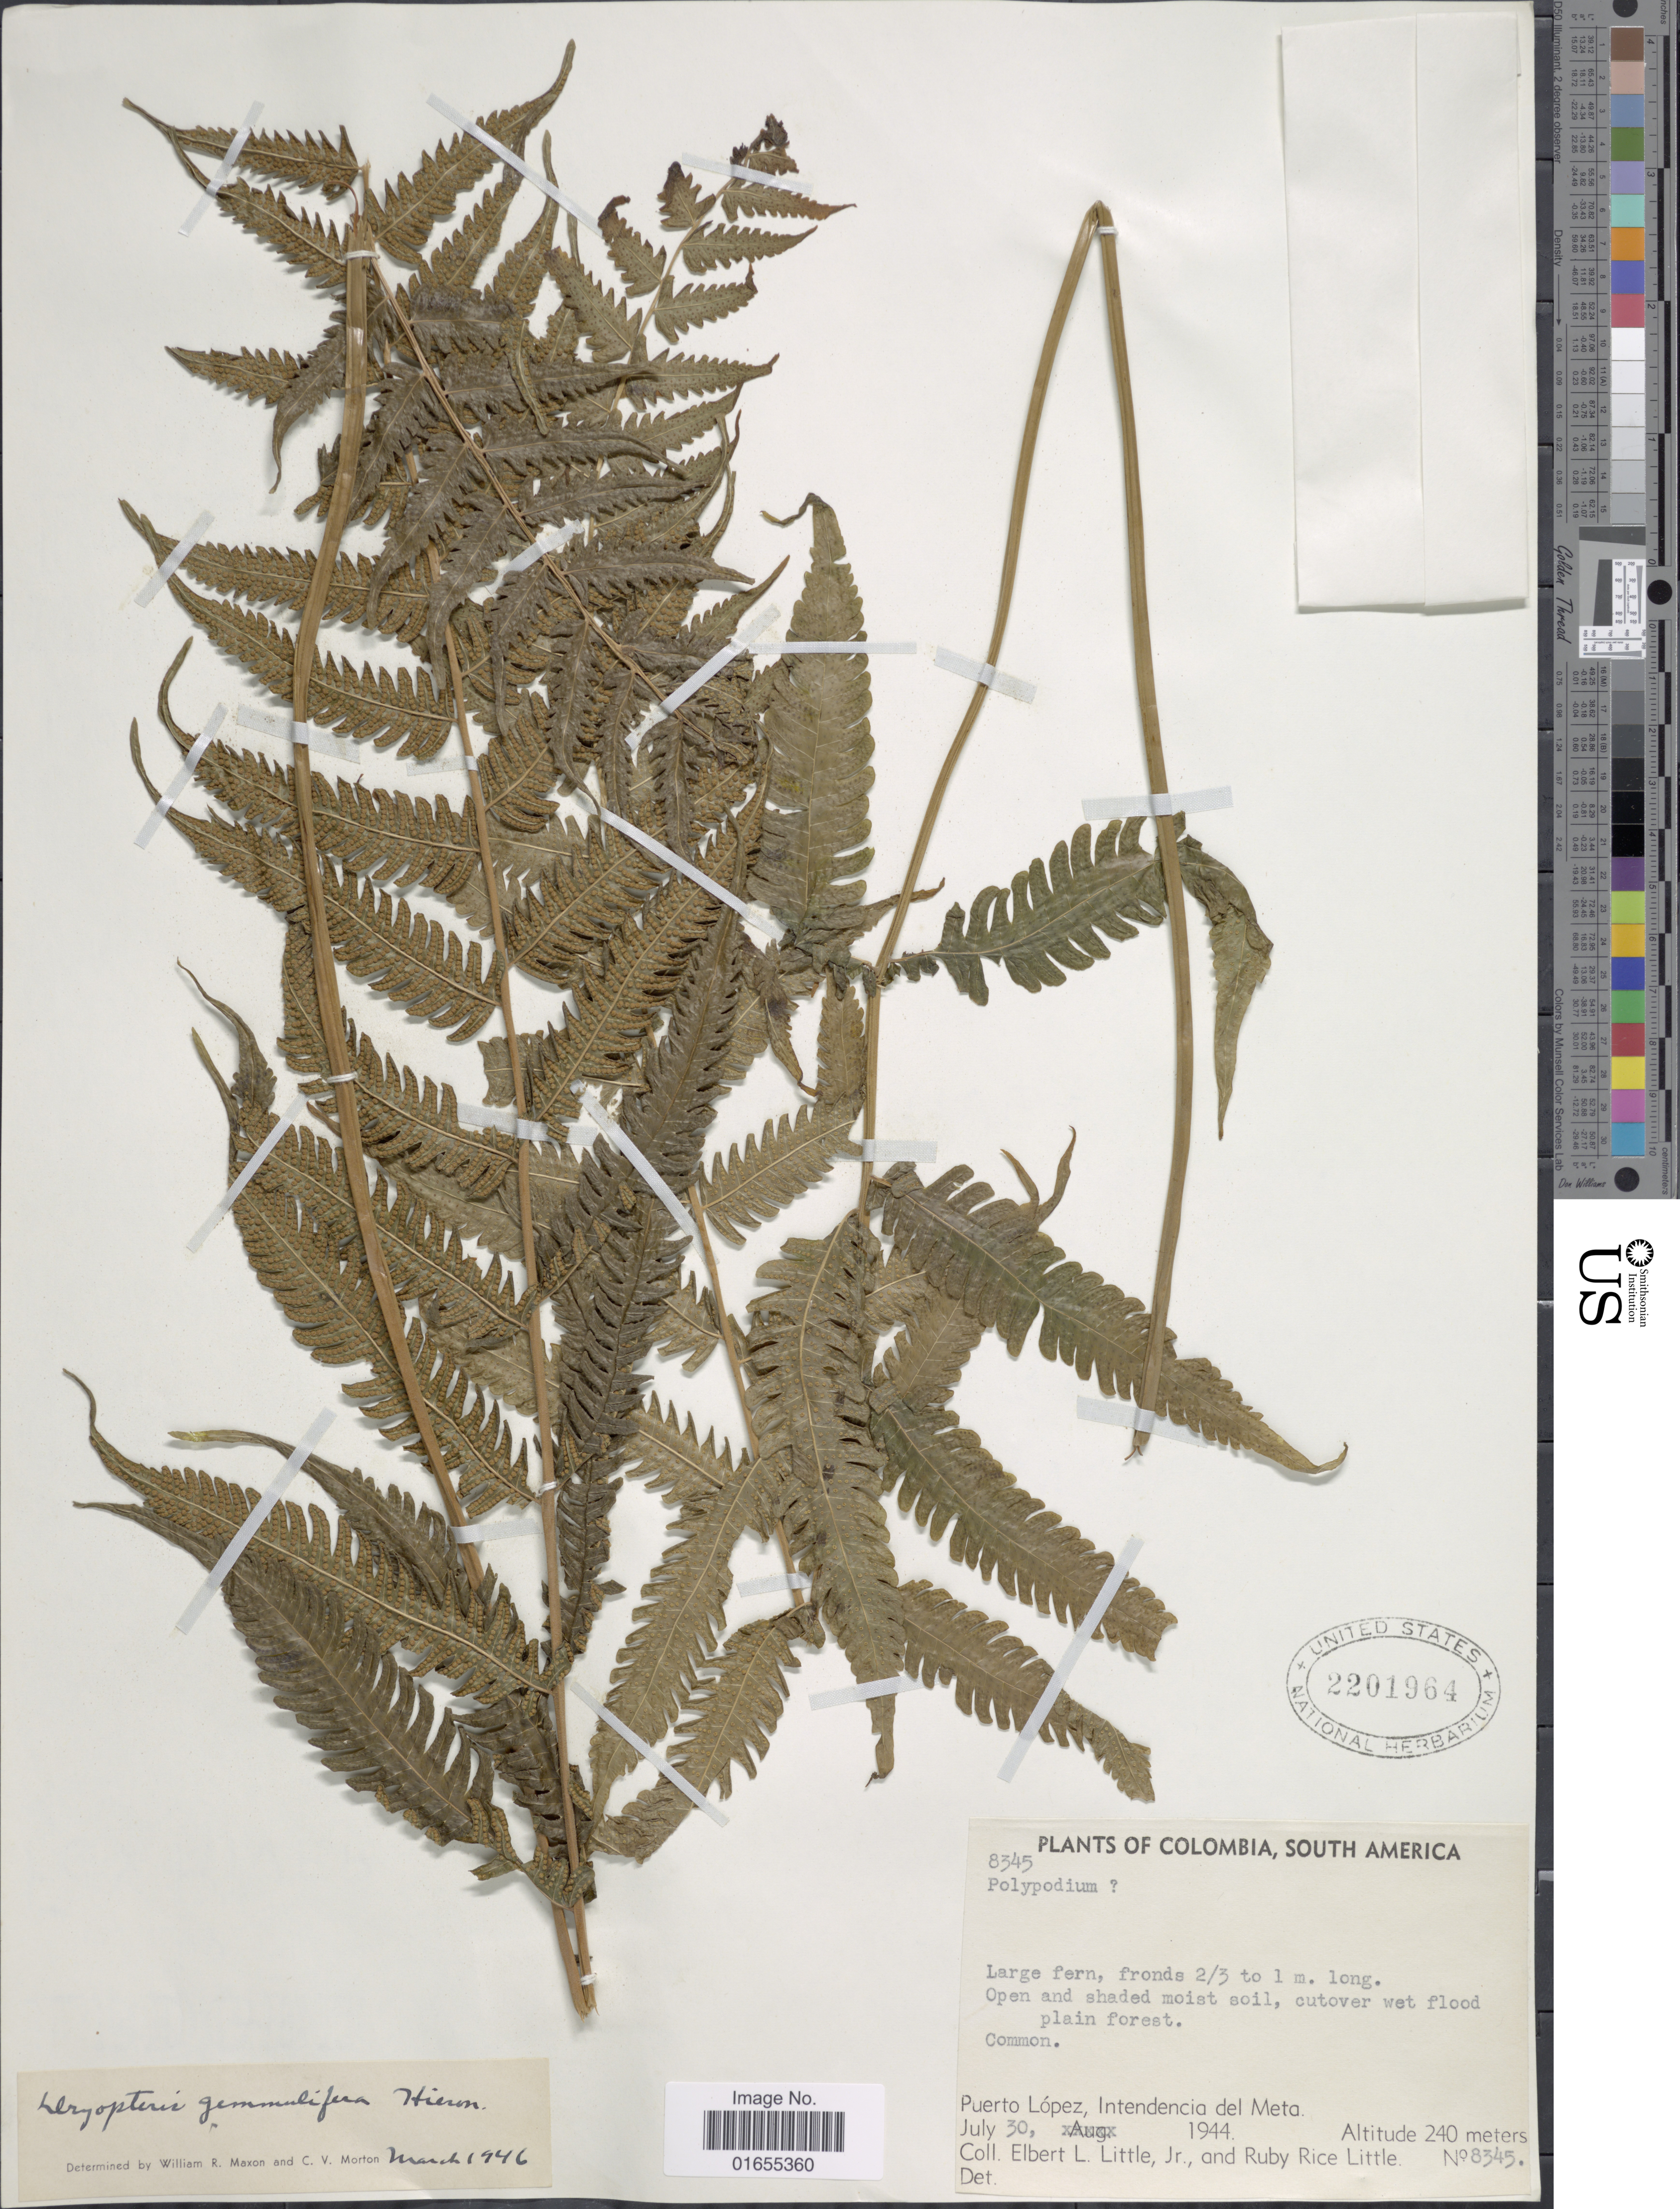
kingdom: Plantae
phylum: Tracheophyta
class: Polypodiopsida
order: Polypodiales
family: Thelypteridaceae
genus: Goniopteris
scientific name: Goniopteris gemmulifera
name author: (Hieron.) A.R. Sm. & D. Löve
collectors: E. L. Little & R. R. Little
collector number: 8345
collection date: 1944-07-30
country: Colombia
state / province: Meta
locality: Puerto Lopez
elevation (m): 240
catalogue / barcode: US 2201964